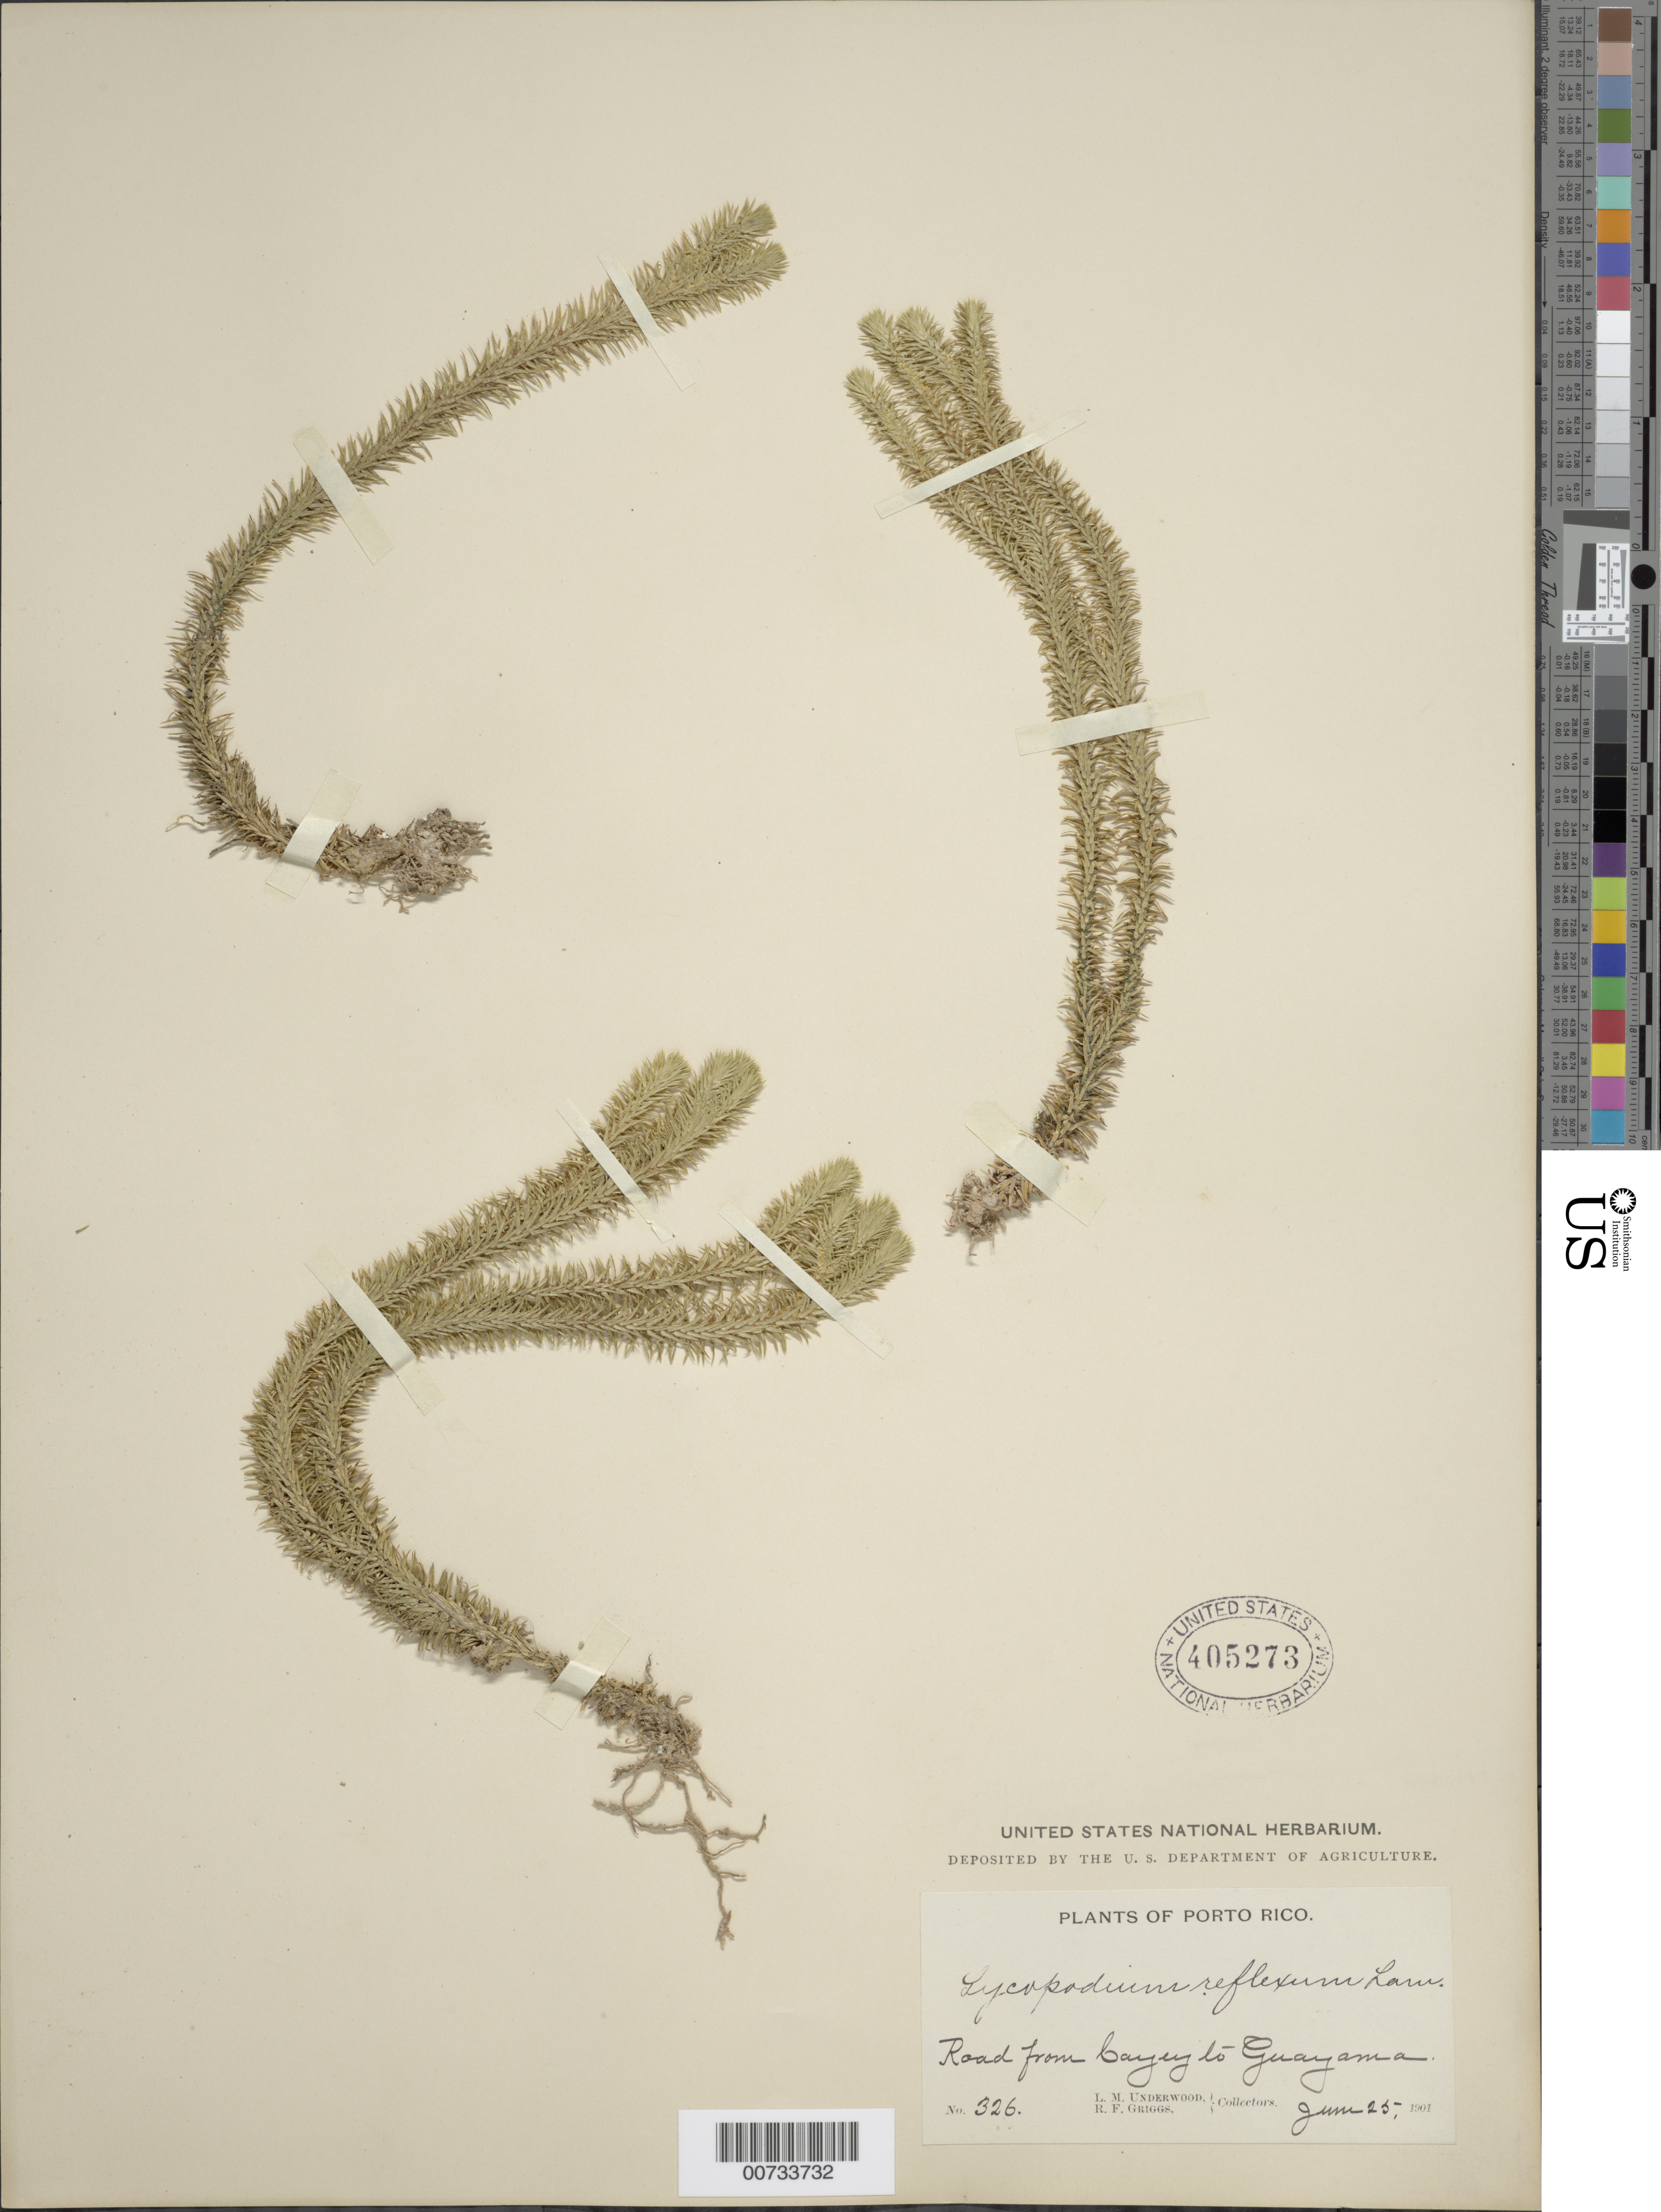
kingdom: Plantae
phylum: Tracheophyta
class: Lycopodiopsida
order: Lycopodiales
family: Lycopodiaceae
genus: Phlegmariurus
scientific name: Phlegmariurus reflexus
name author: (Lam.) B. Øllg.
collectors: L. M. Underwood & R. F. Griggs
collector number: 326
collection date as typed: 25 Jun 1901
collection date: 1901-06-25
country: Puerto Rico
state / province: Cayey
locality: Cayey to Guayama, road from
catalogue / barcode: US 405273